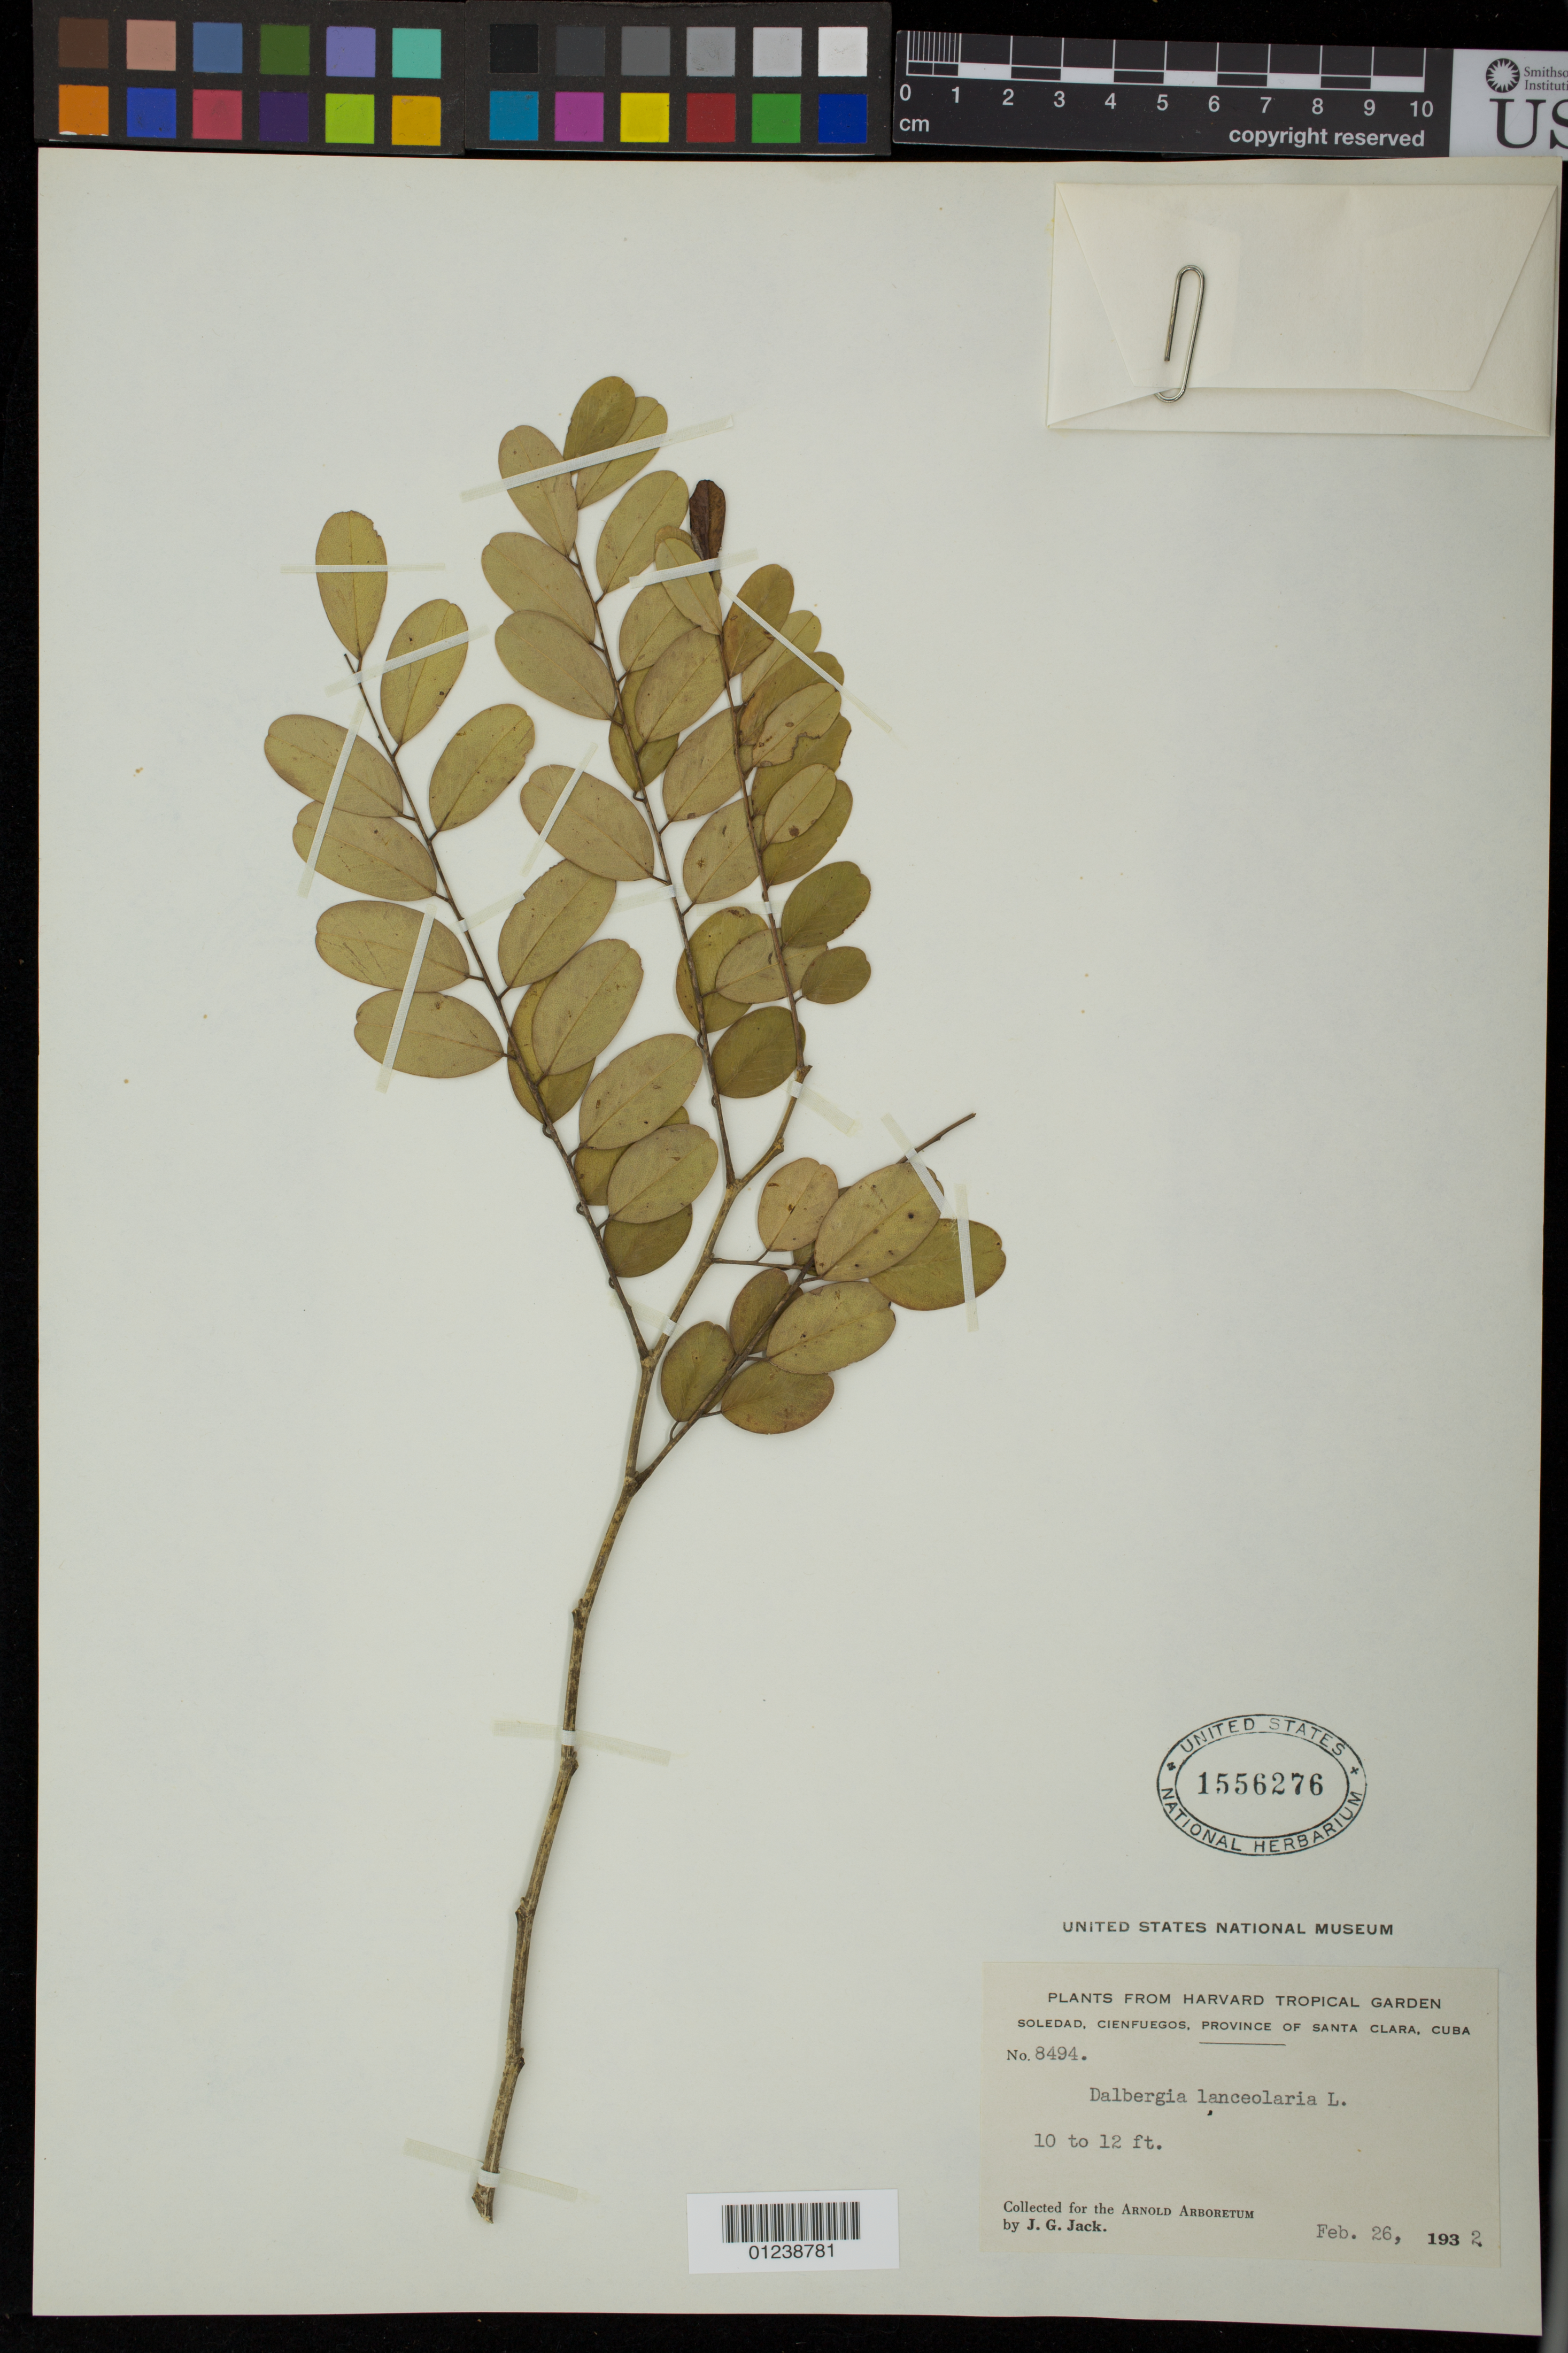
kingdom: Plantae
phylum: Tracheophyta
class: Magnoliopsida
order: Fabales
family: Fabaceae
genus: Dalbergia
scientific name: Dalbergia lanceolaria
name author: L. f.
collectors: J. G. Jack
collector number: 8494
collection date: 1932-02-26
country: Cuba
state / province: Santa Clara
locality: Soledad, Cienfuegos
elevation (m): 3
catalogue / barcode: US 1556276